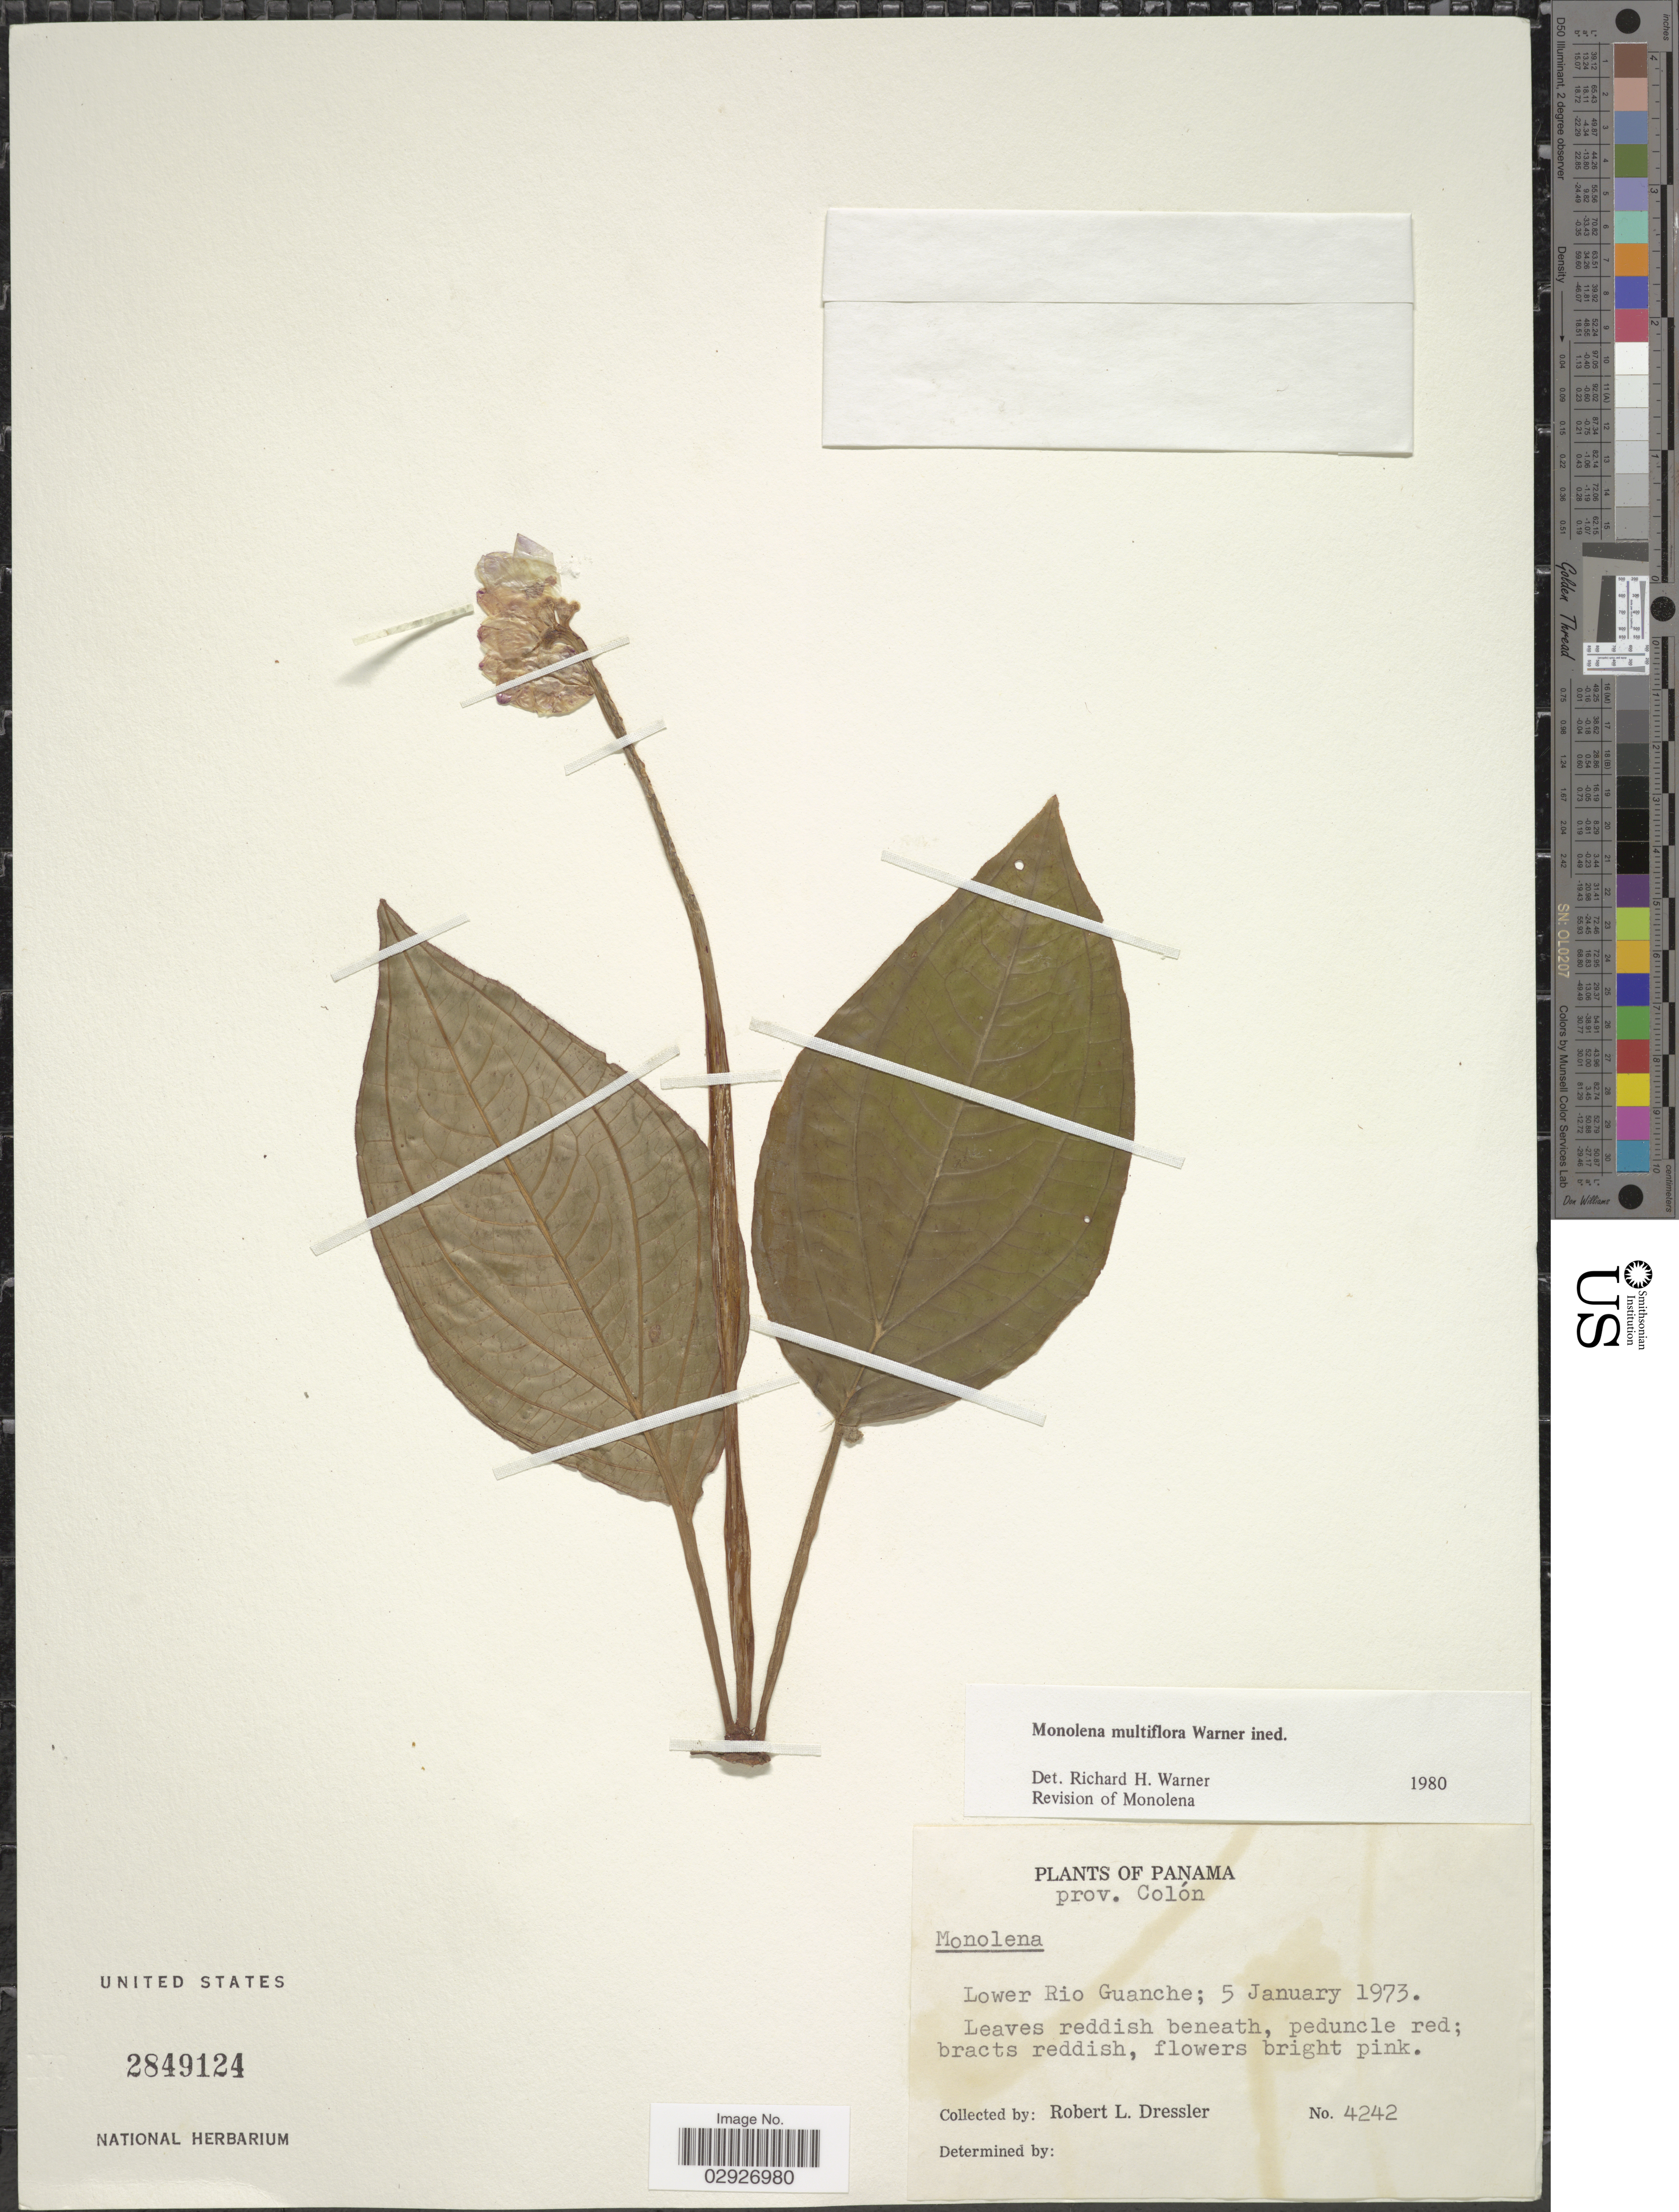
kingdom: Plantae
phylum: Tracheophyta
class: Magnoliopsida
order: Myrtales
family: Melastomataceae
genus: Monolena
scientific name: Monolena multiflora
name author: Warner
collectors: R. Dressler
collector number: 4242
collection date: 1973-01-05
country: Panama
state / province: Colón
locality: Prov. Colón. Lower Rio Guanche.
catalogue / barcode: US 2849124